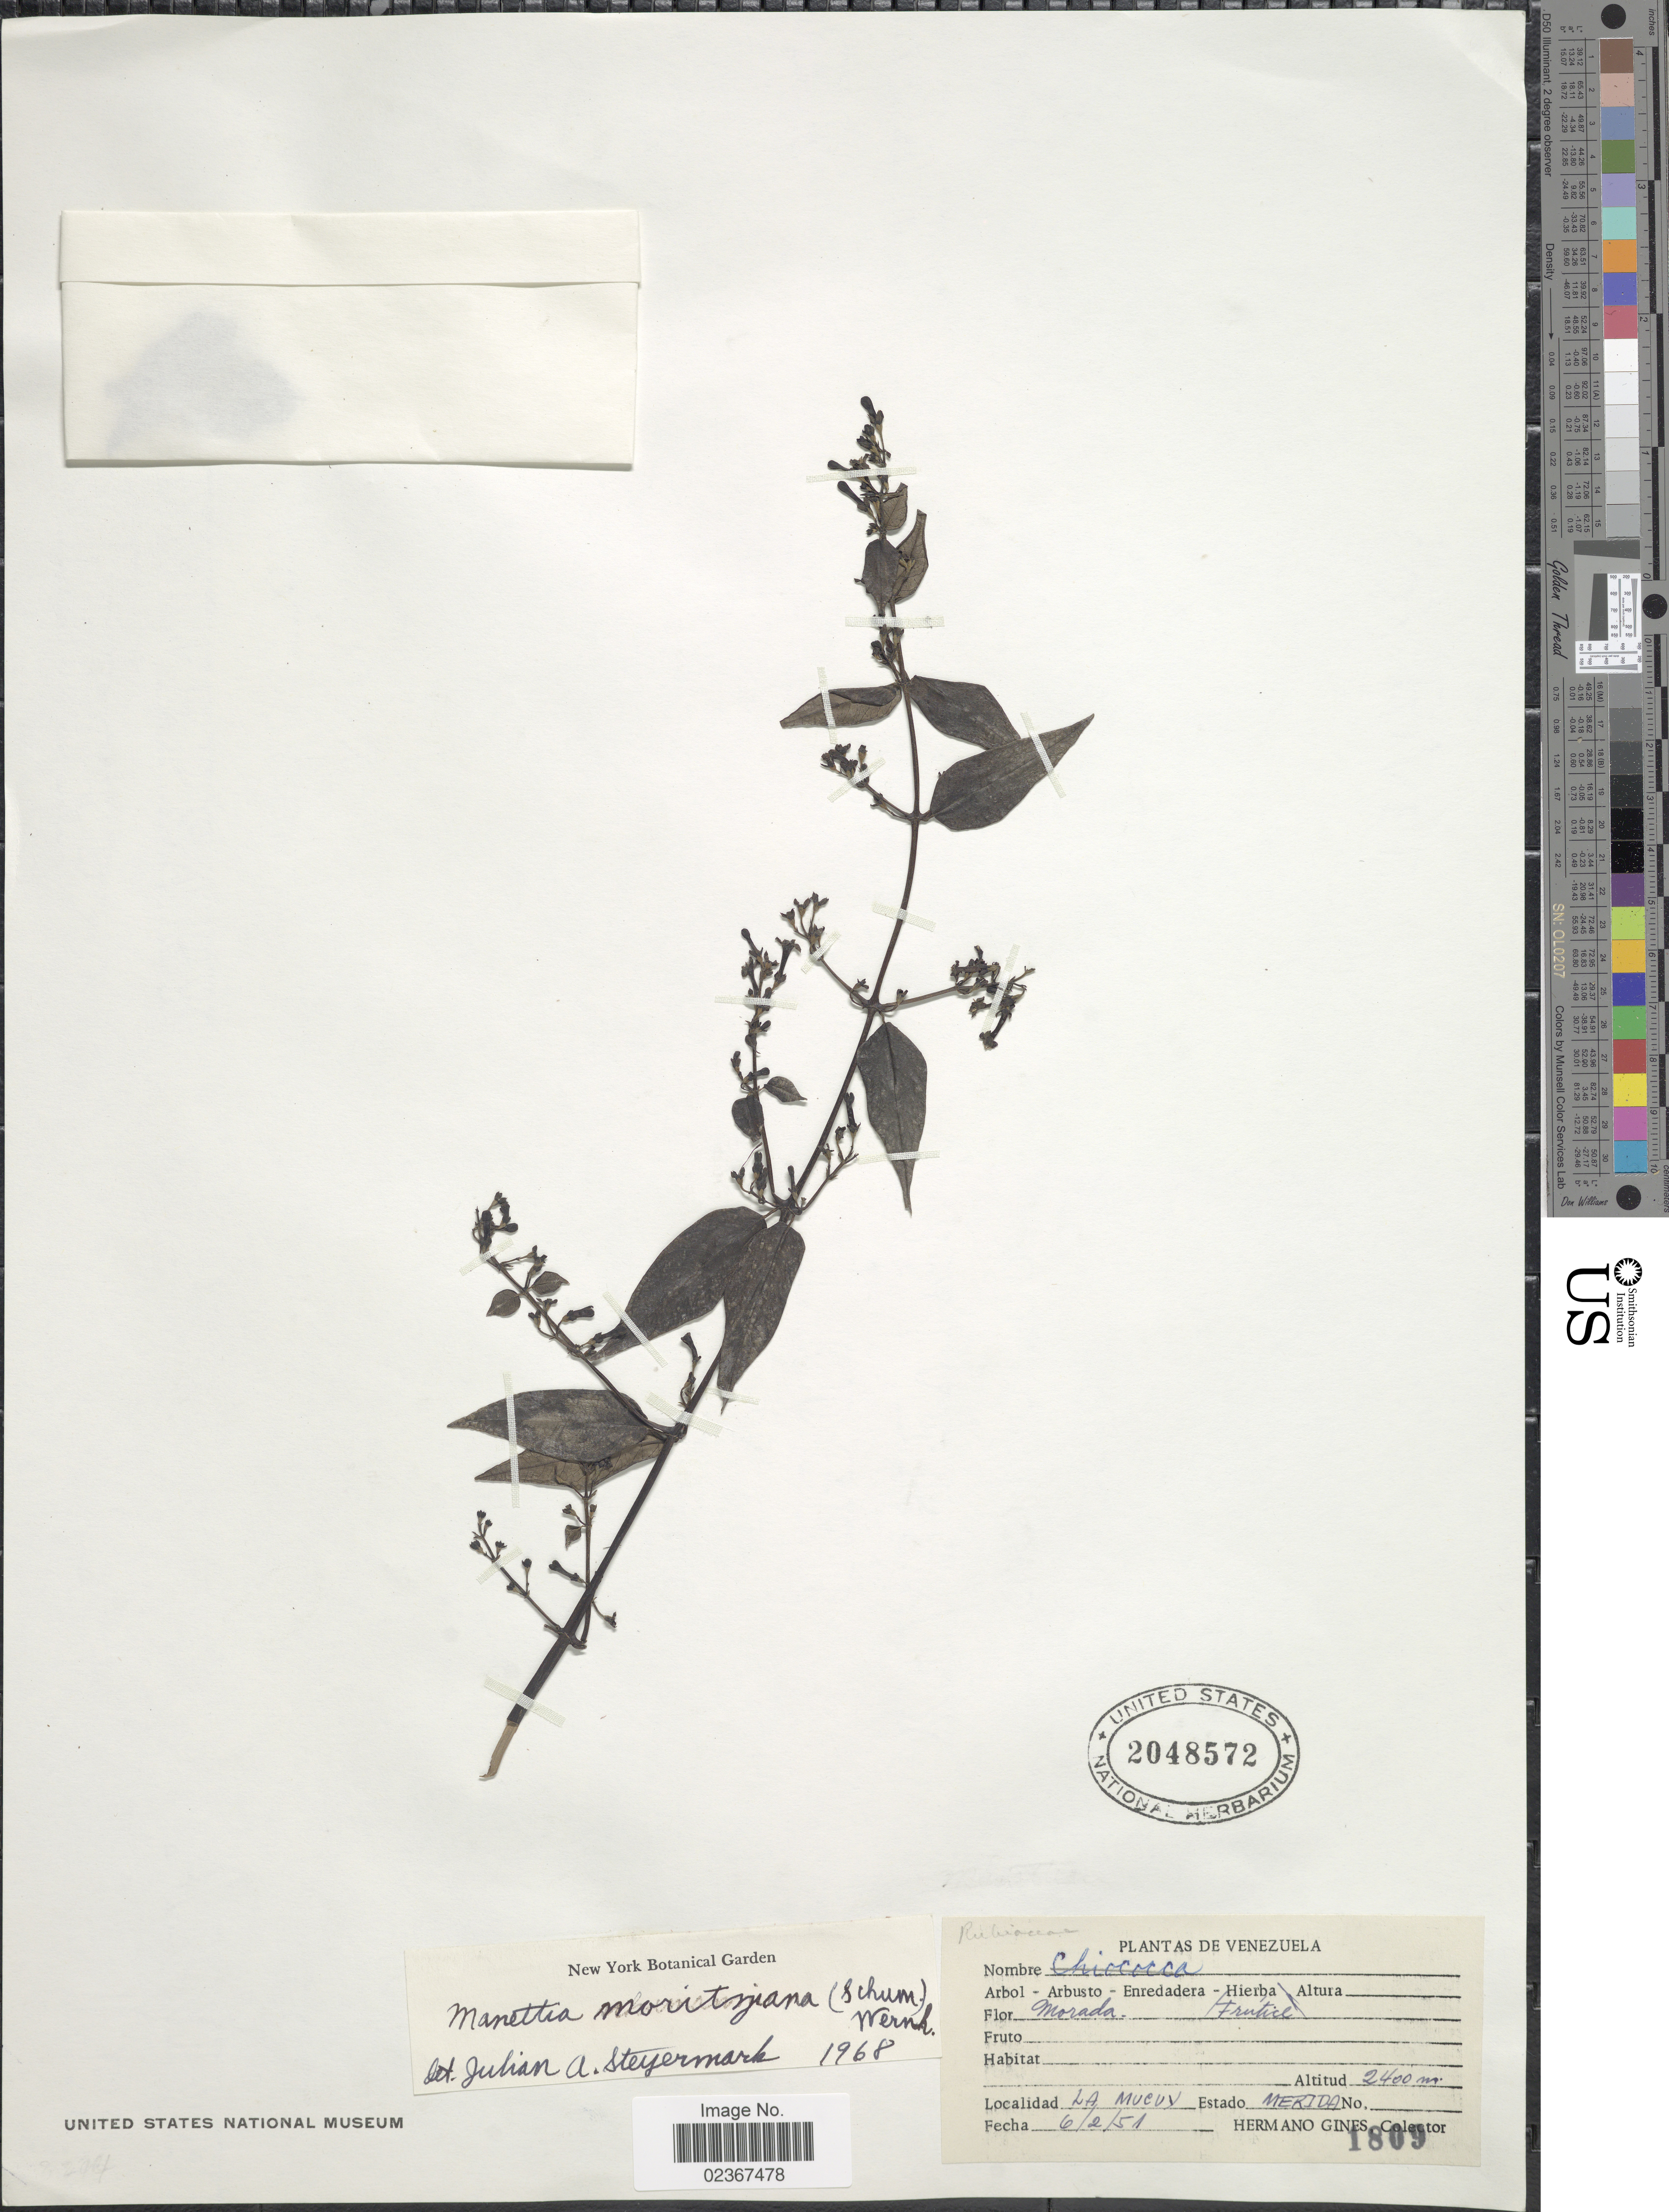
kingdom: Plantae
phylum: Tracheophyta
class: Magnoliopsida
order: Gentianales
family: Rubiaceae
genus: Manettia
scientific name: Manettia moritziana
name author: (K. Schum.) Wernham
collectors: Bro. Gines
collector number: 1809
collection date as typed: Transcribed d/m/y: 6/2/51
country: Venezuela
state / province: Mérida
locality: Morada. La Mucuy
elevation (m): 2400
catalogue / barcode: US 2048572